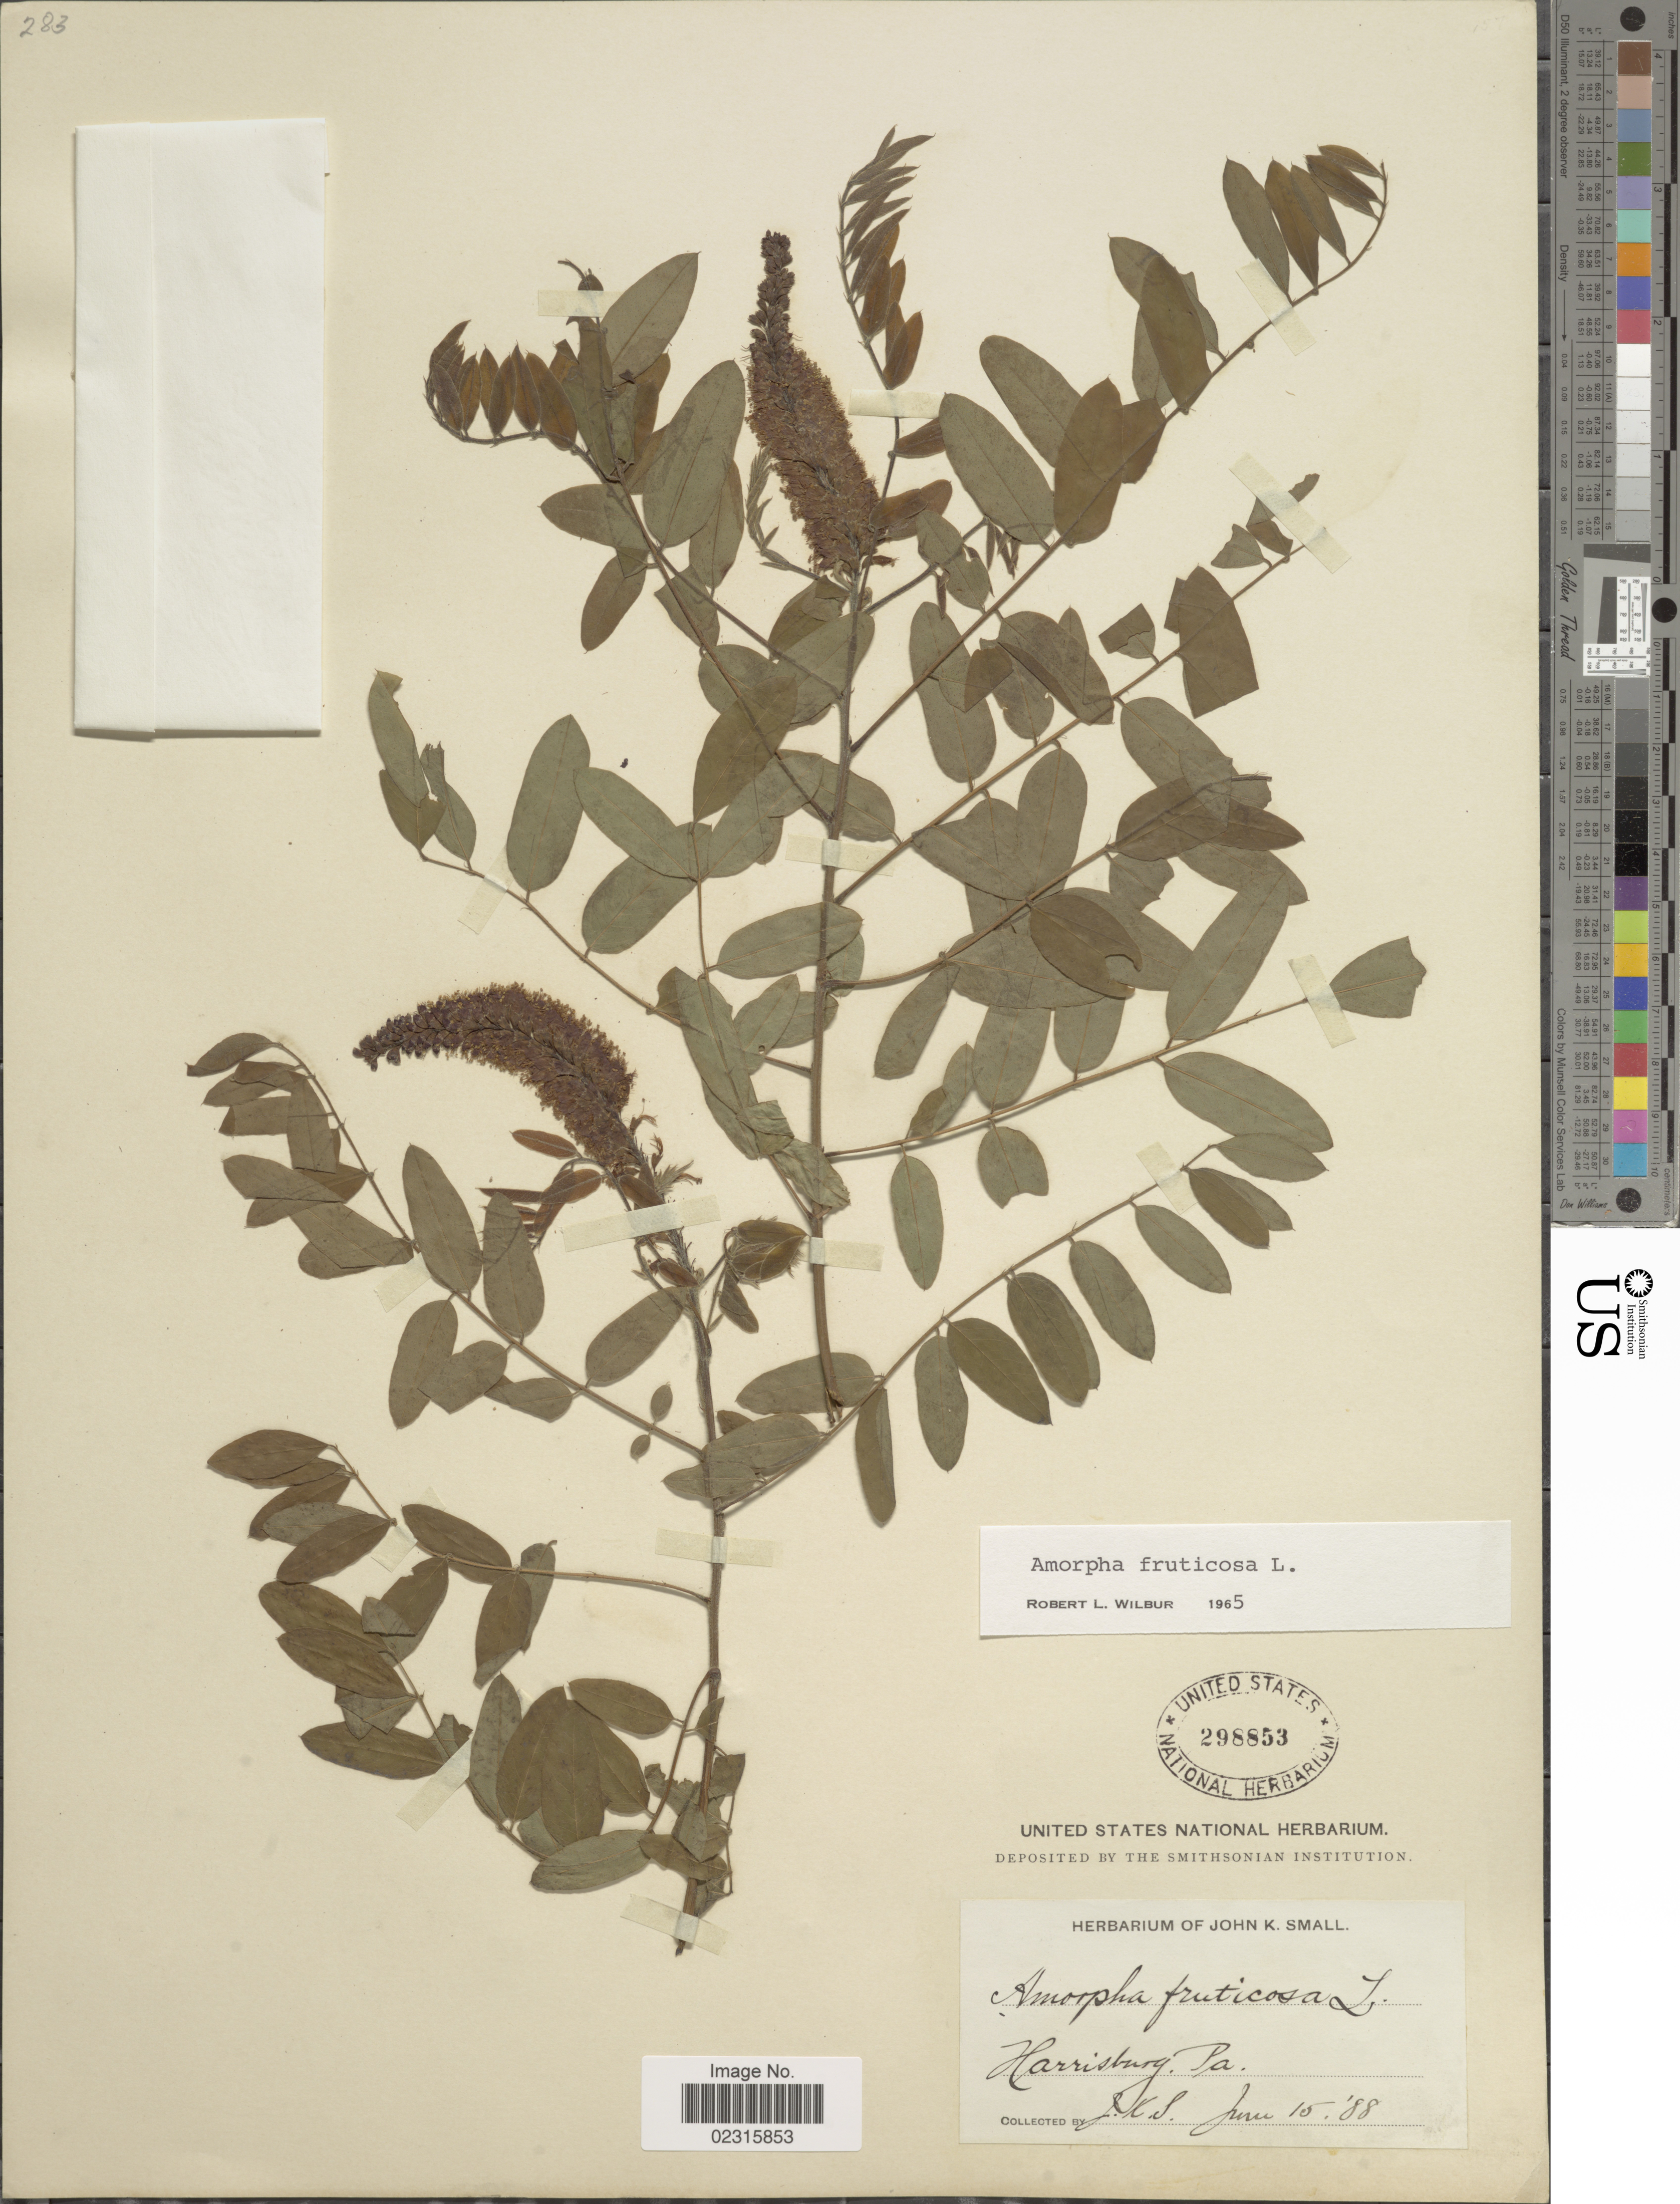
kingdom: Plantae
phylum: Tracheophyta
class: Magnoliopsida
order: Fabales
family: Fabaceae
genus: Amorpha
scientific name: Amorpha fruticosa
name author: L.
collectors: J. K. Small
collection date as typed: Transcribed d/m/y: 15/6/88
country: United States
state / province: Pennsylvania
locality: Harrisburg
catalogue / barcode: US 298853